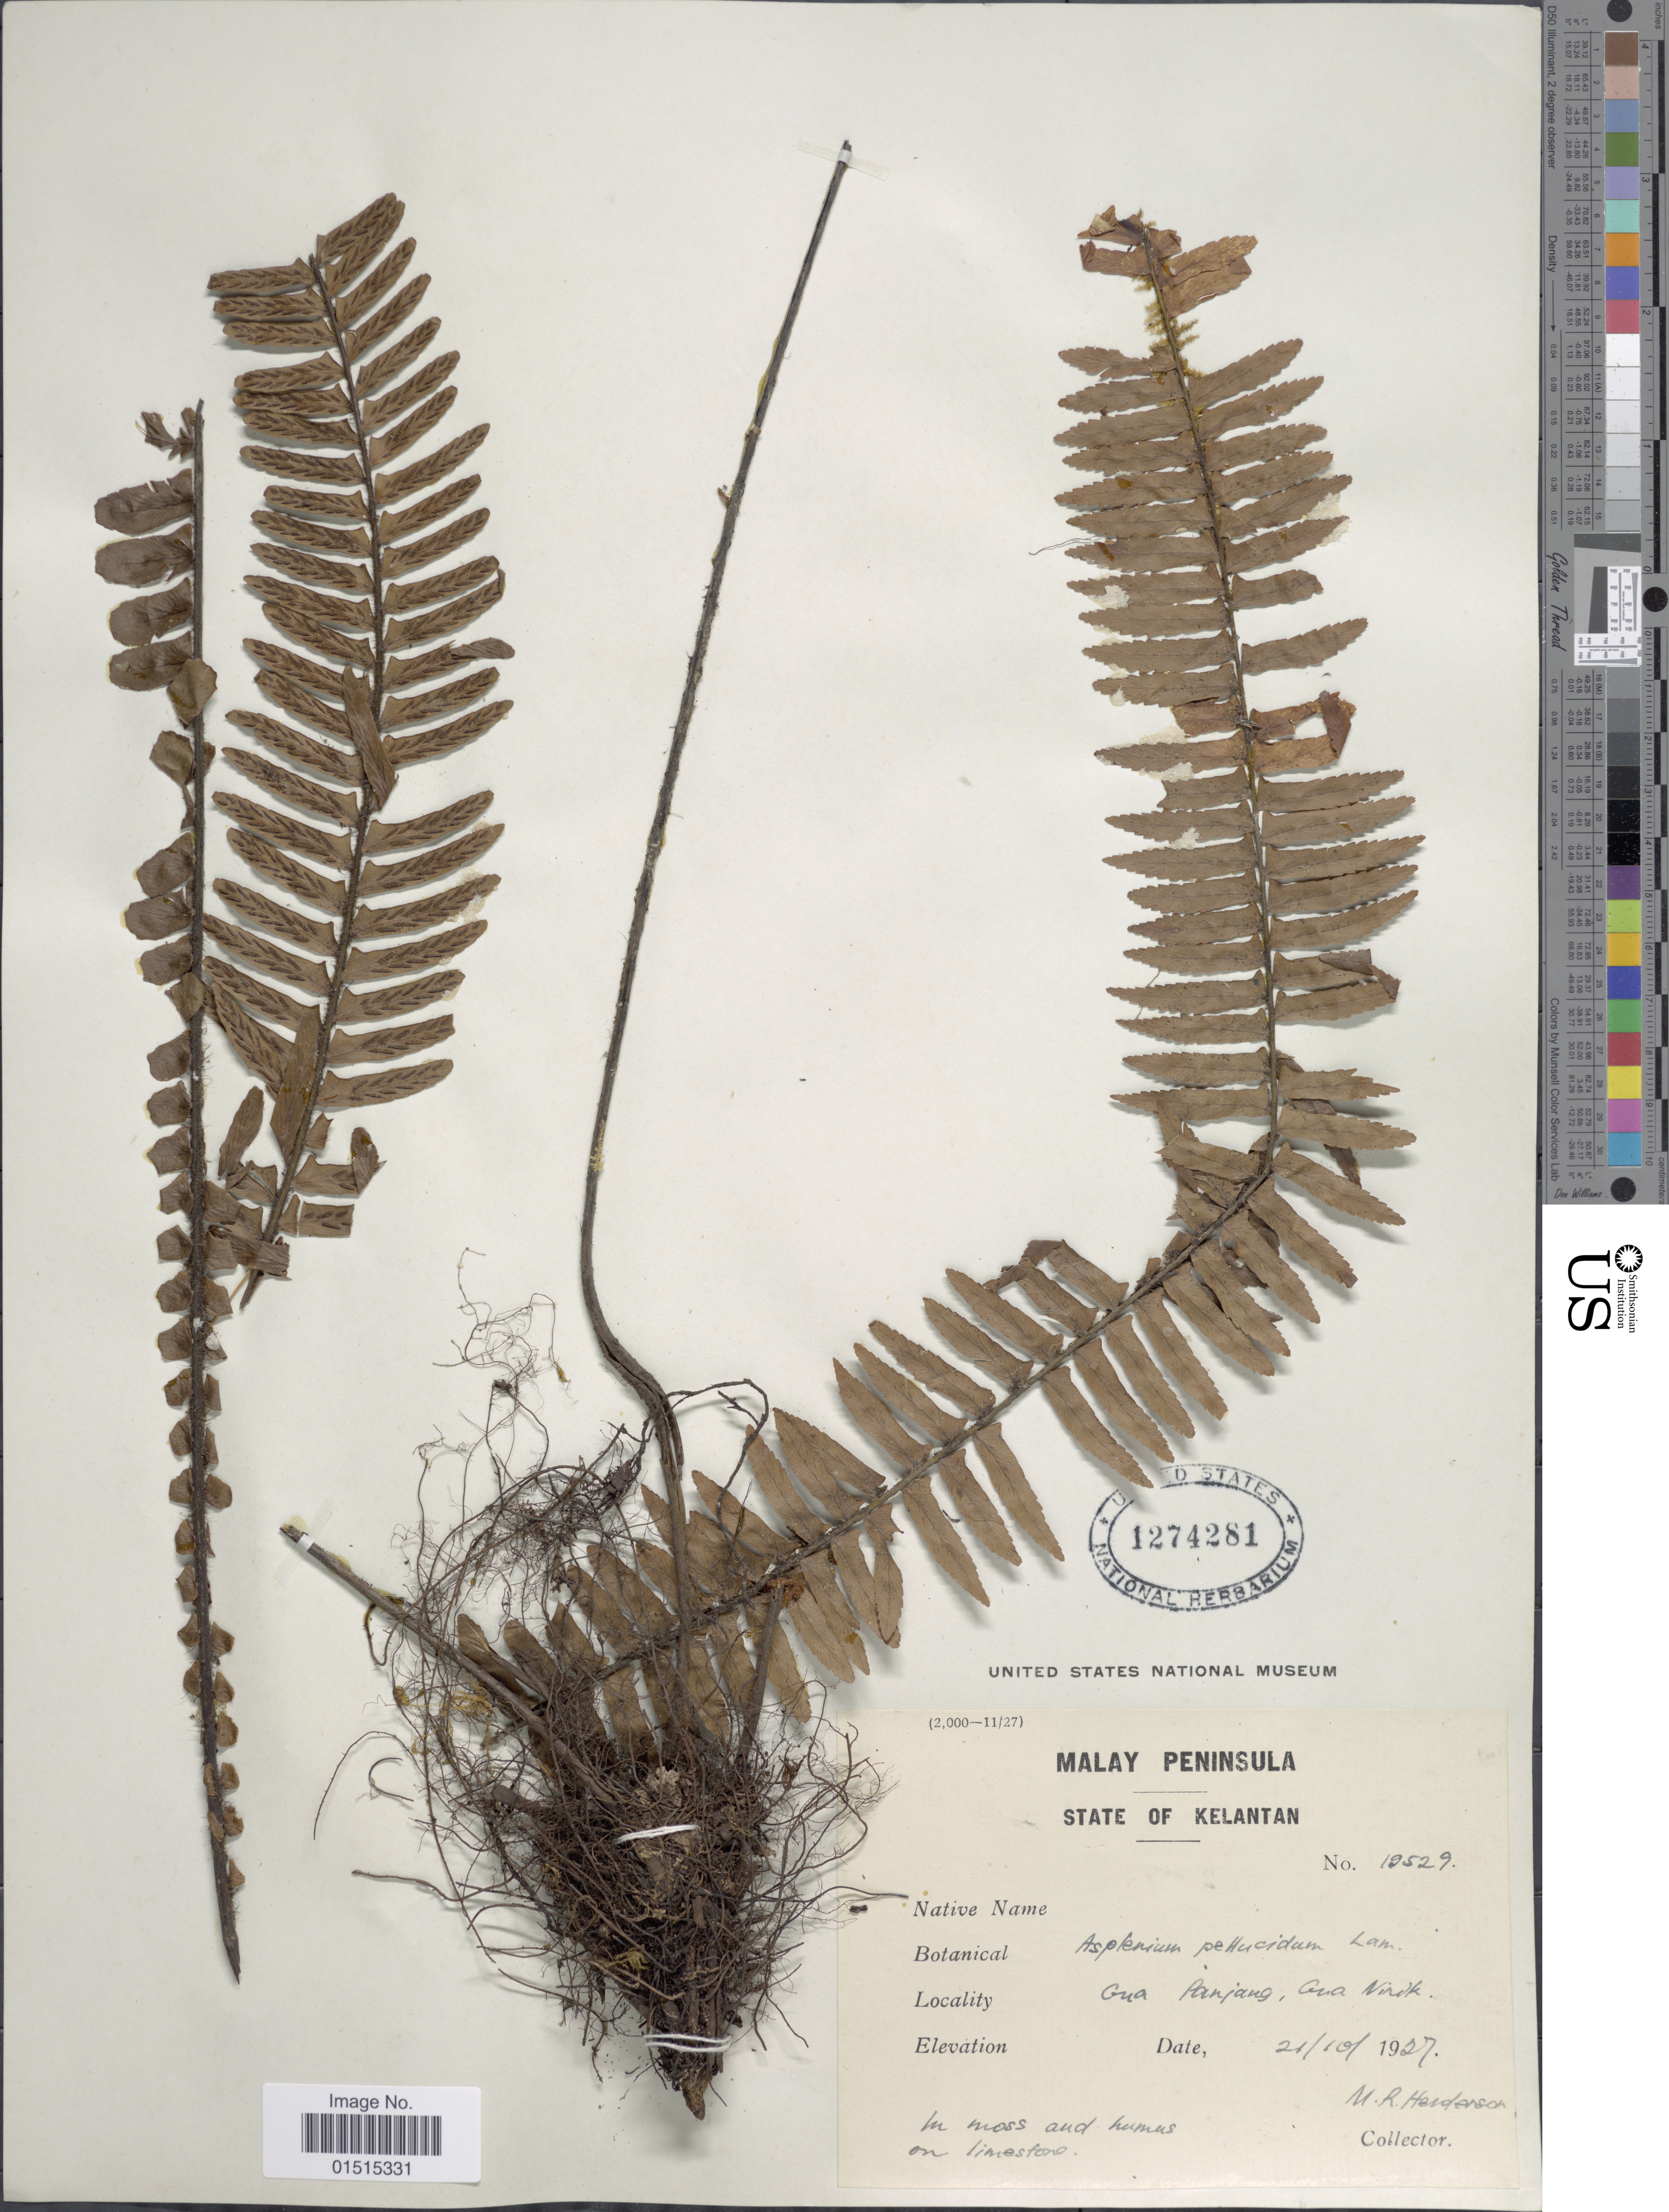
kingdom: Plantae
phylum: Tracheophyta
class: Polypodiopsida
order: Polypodiales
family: Aspleniaceae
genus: Asplenium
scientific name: Asplenium pellucidum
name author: Lam.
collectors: M. Henderson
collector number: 19528*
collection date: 1927-10-21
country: Malaysia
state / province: Kelantan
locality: Malay, Peninsula, Gua Panjang, Gua nink [interpreted]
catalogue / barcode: US 1274281